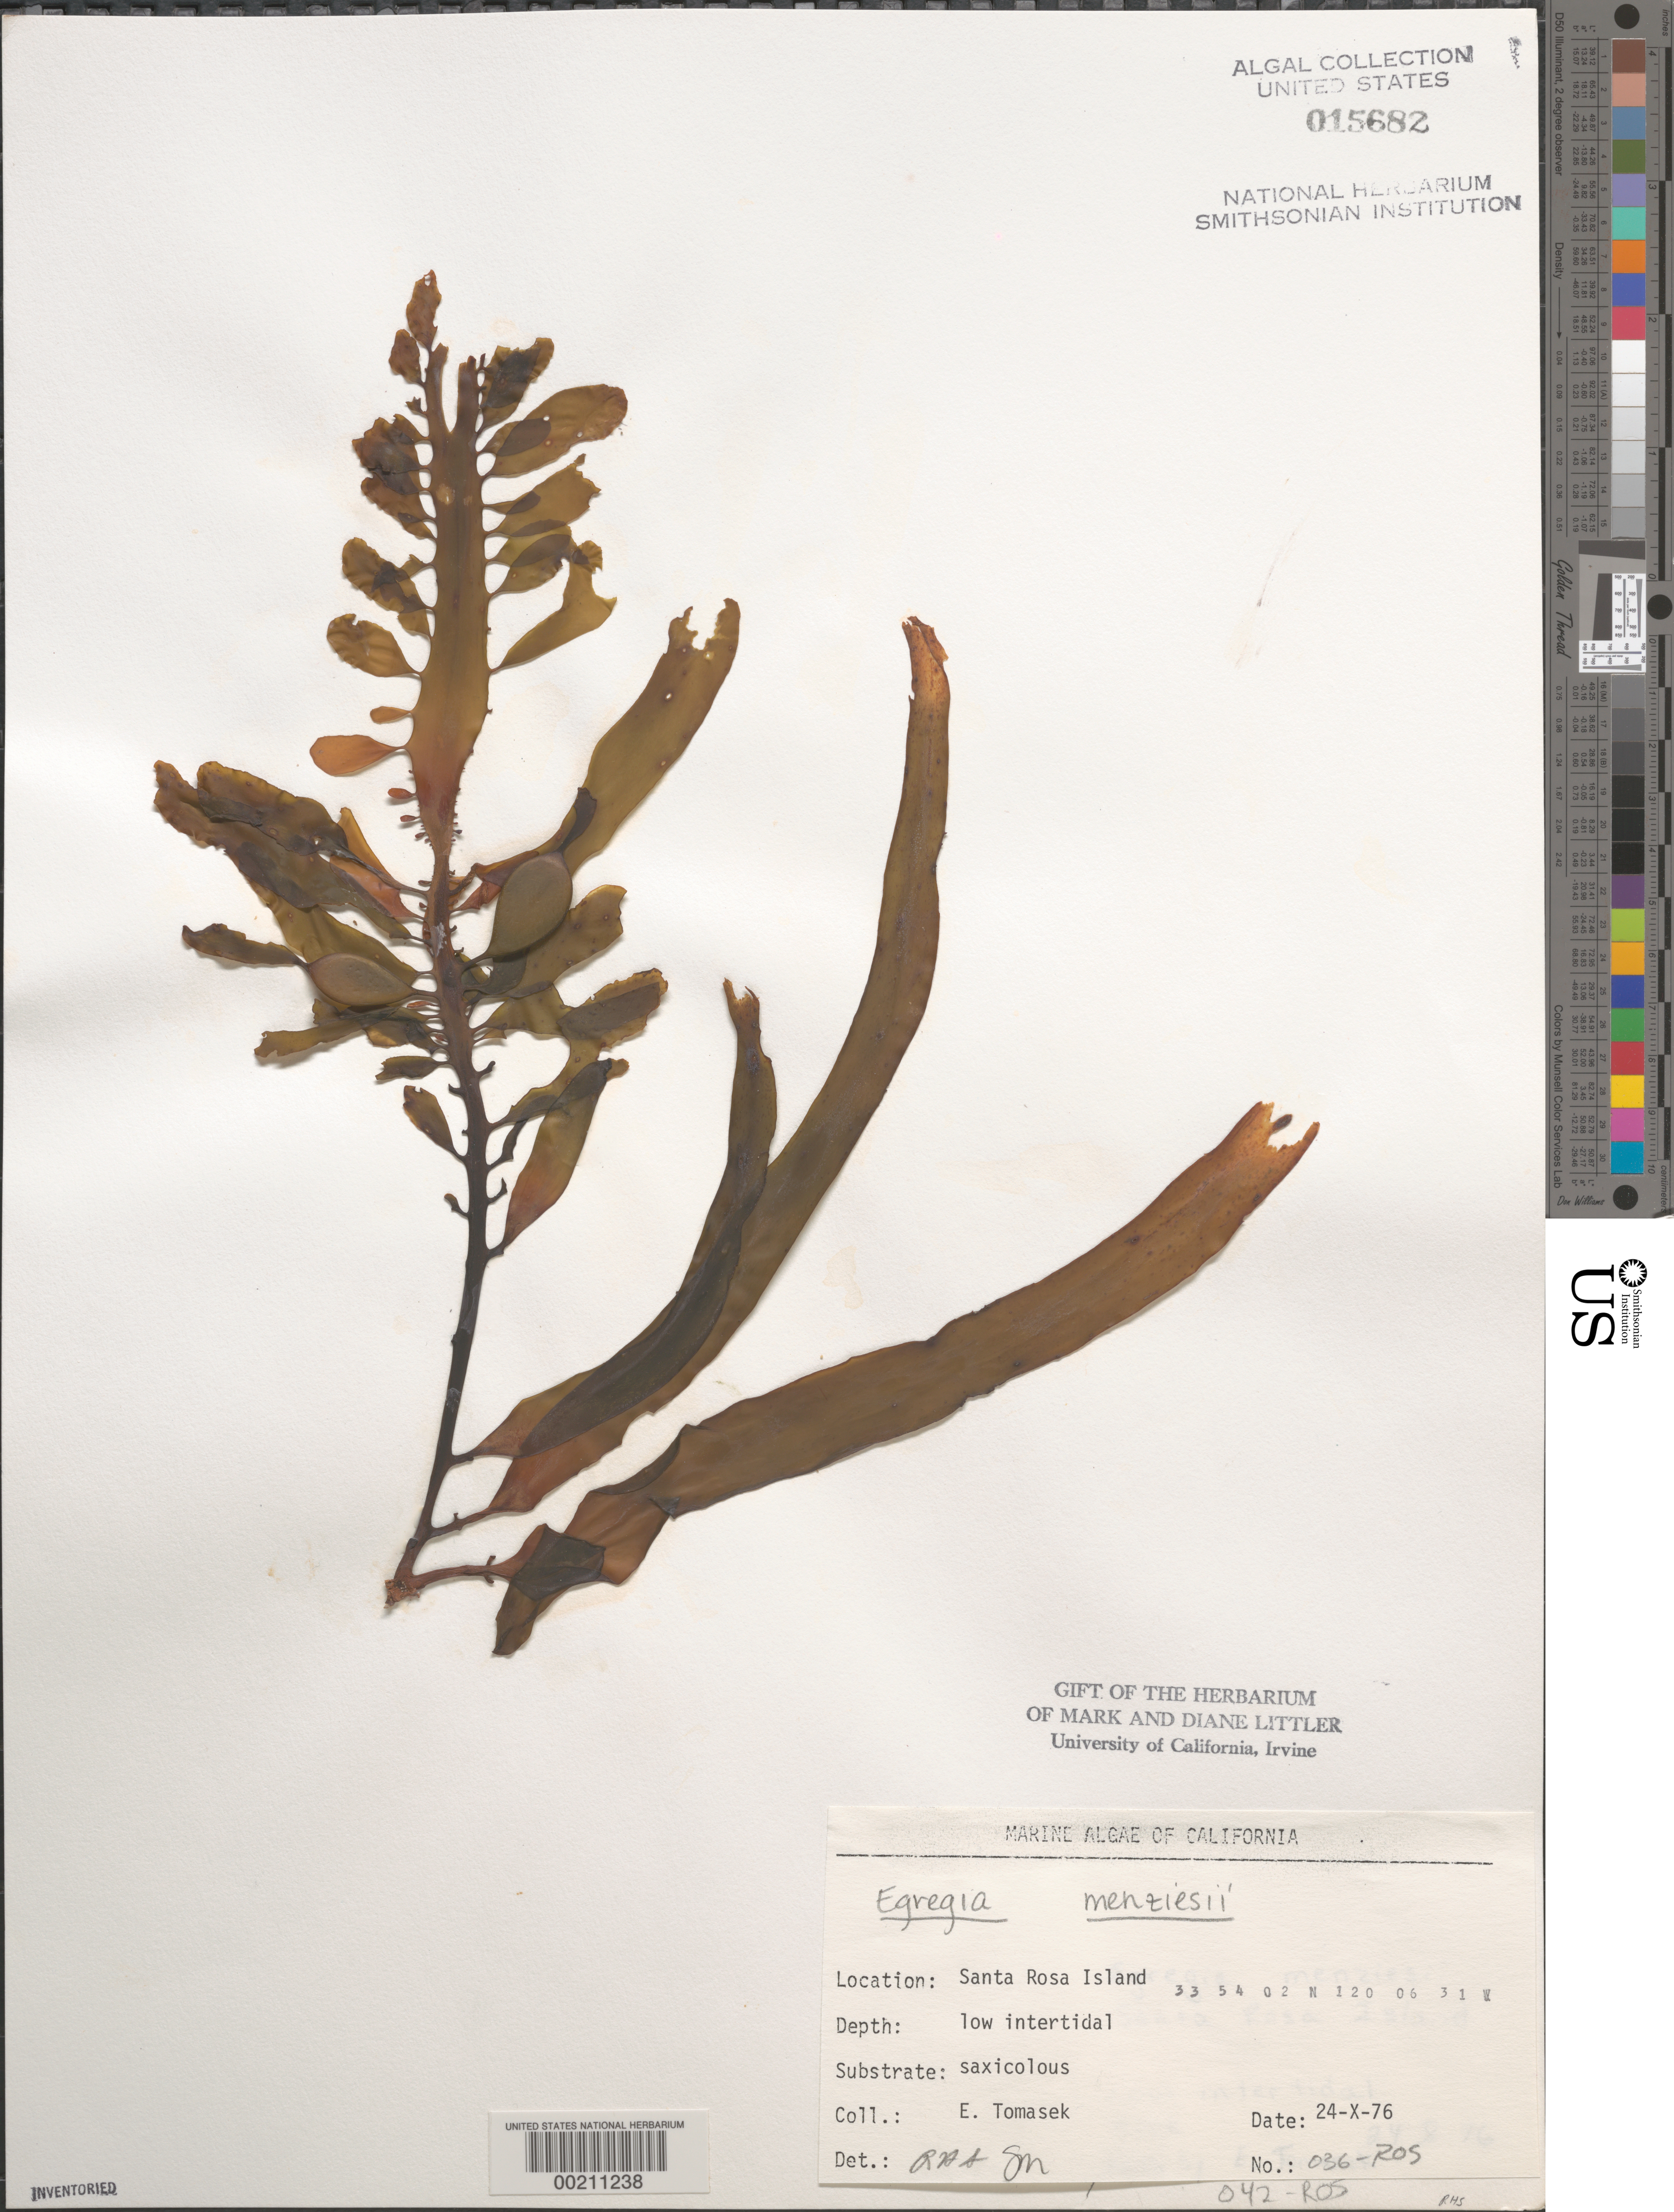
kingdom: Chromista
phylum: Ochrophyta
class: Phaeophyceae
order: Laminariales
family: Lessoniaceae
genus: Egregia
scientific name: Egregia menziesii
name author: (Turner) Aresch.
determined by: Sims, Robert H.; Murray, S. N.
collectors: E. Tomasek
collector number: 036-ros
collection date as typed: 24 Oct 1976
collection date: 1976-10-24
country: United States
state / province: California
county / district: Santa Barbara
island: Santa Rosa Island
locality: Johnson's Lee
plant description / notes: BLM-SOCALBIGHT Rocky Intertidal Survey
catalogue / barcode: US 15682